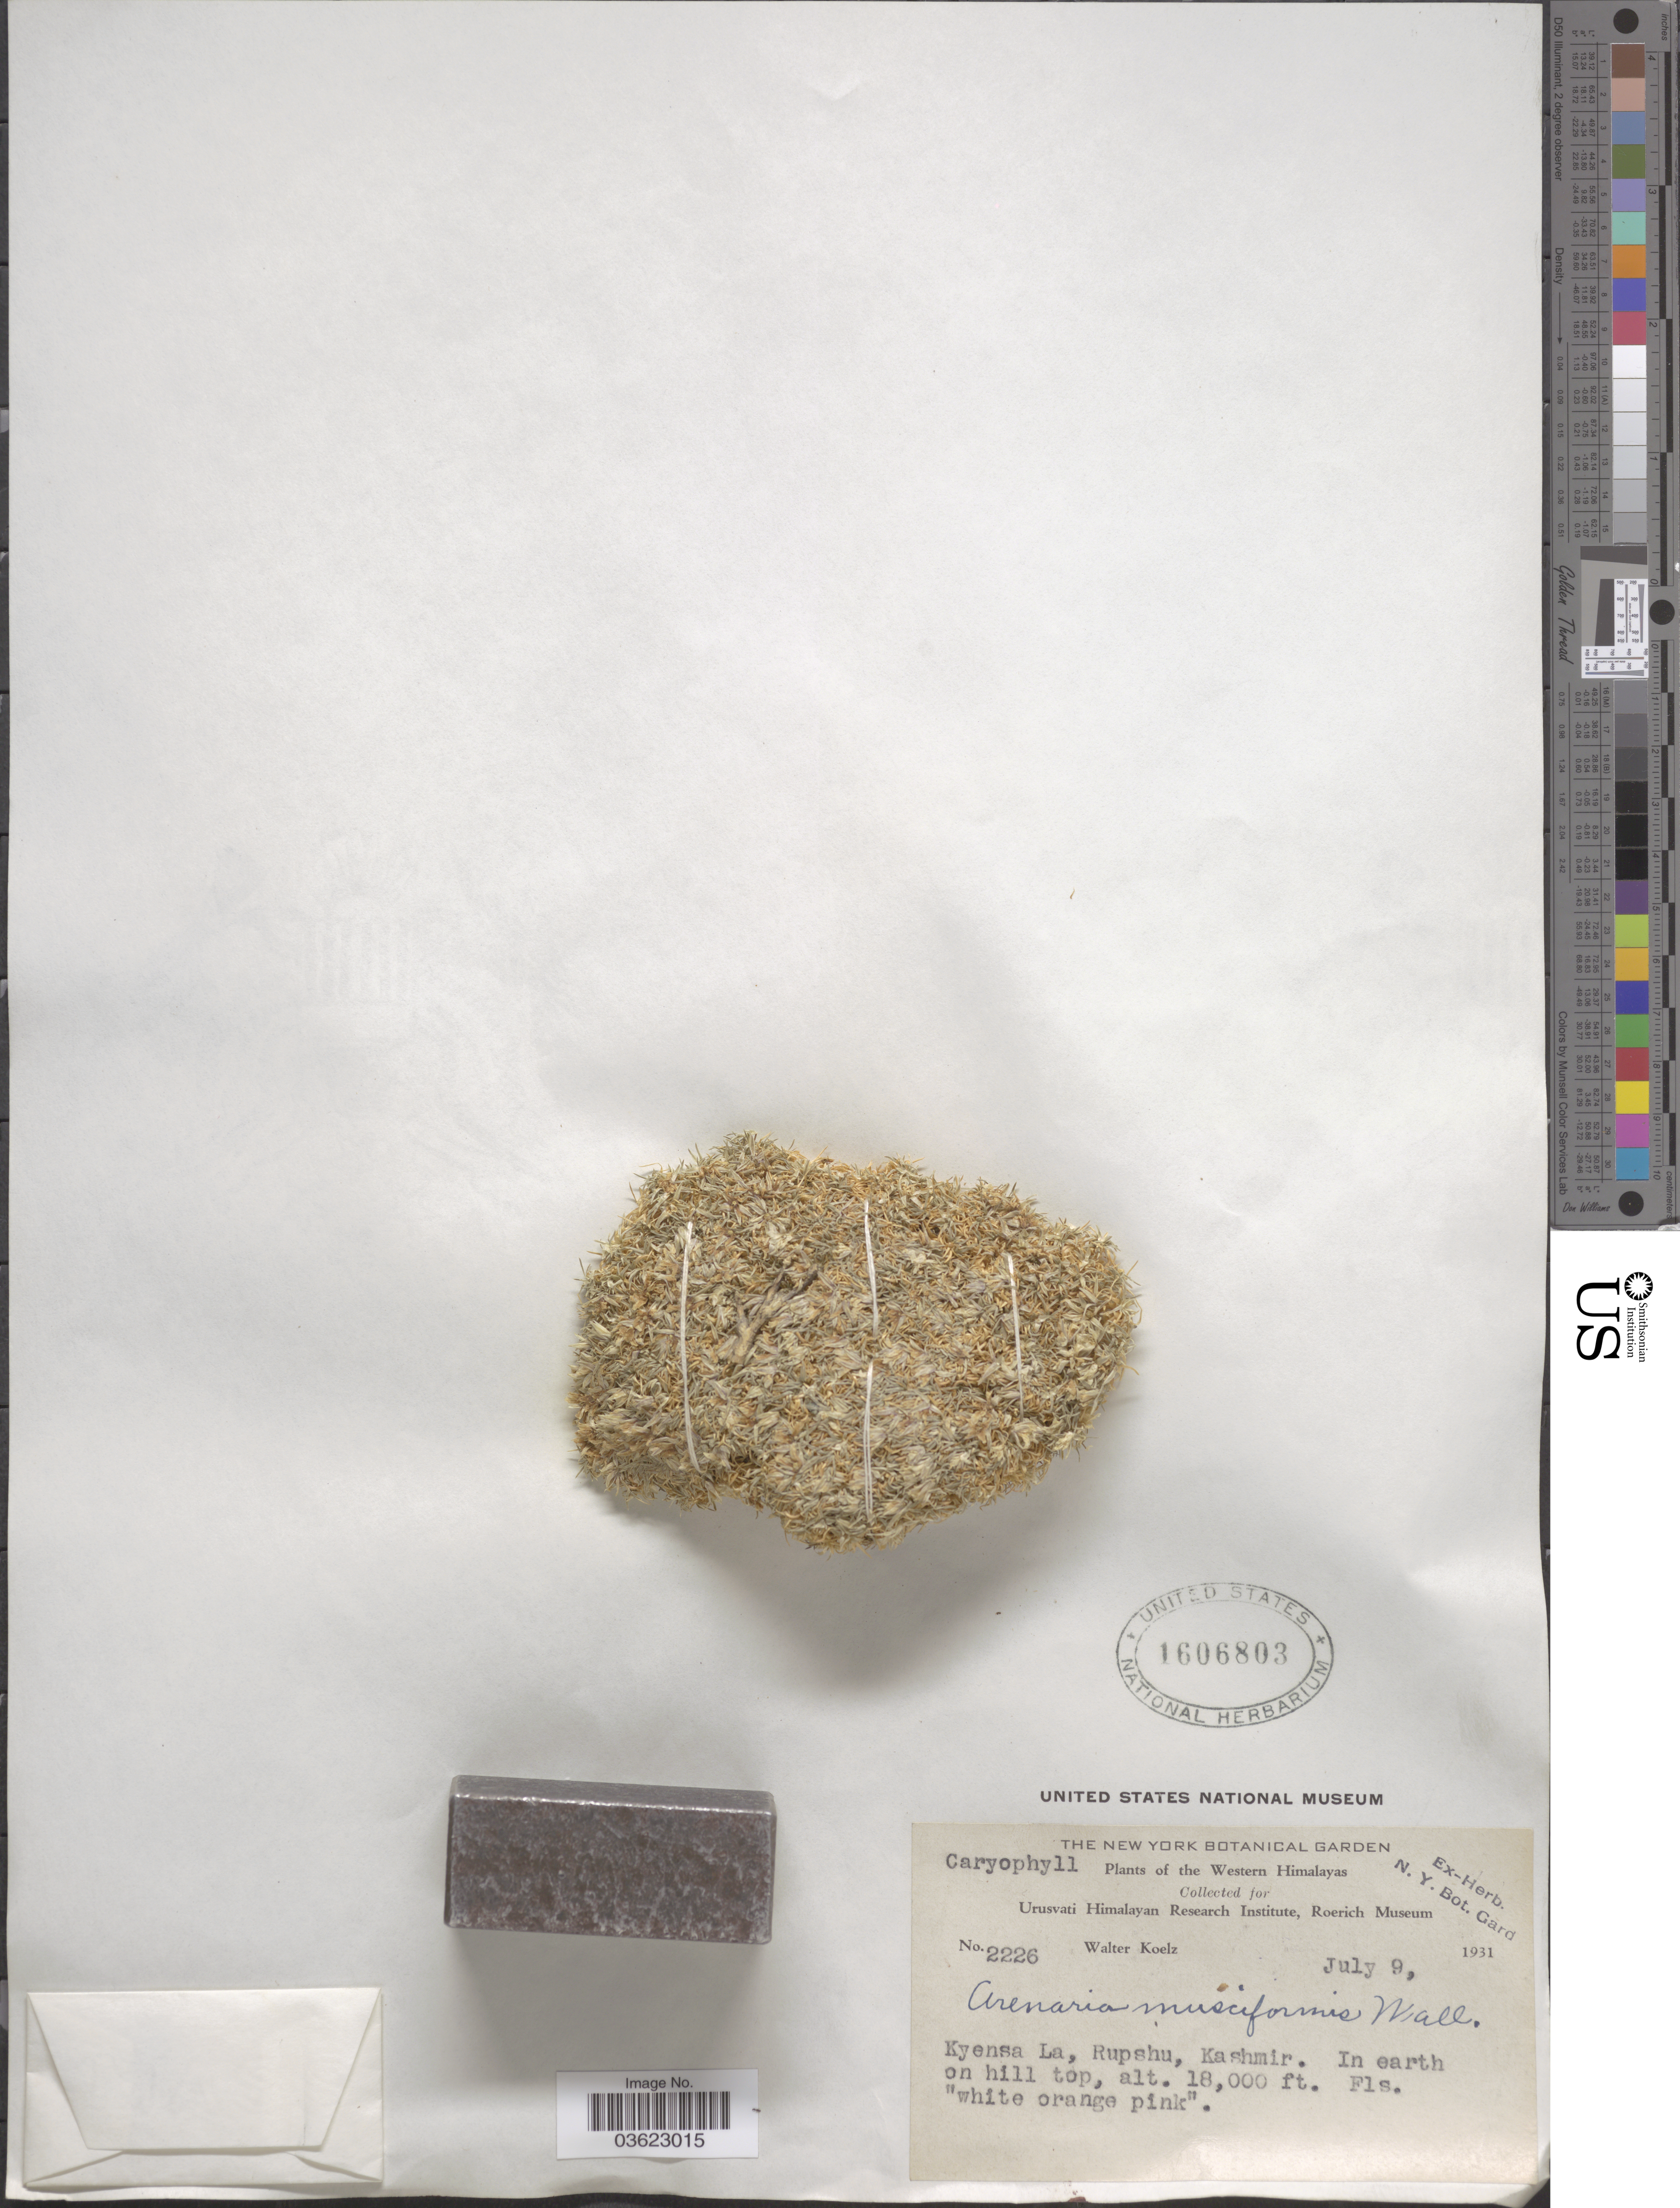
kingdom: Plantae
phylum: Tracheophyta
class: Magnoliopsida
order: Caryophyllales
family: Caryophyllaceae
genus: Eremogone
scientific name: Eremogone bryophylla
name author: (Fernald) Pusalkar & D.K. Singh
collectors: W. N. Koelz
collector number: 2226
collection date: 1931-07-09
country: India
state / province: Jammu and Kashmir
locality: Western Himalayas. Kyensa La, Rupshu, Kashmir.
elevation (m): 5486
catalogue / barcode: US 1606803